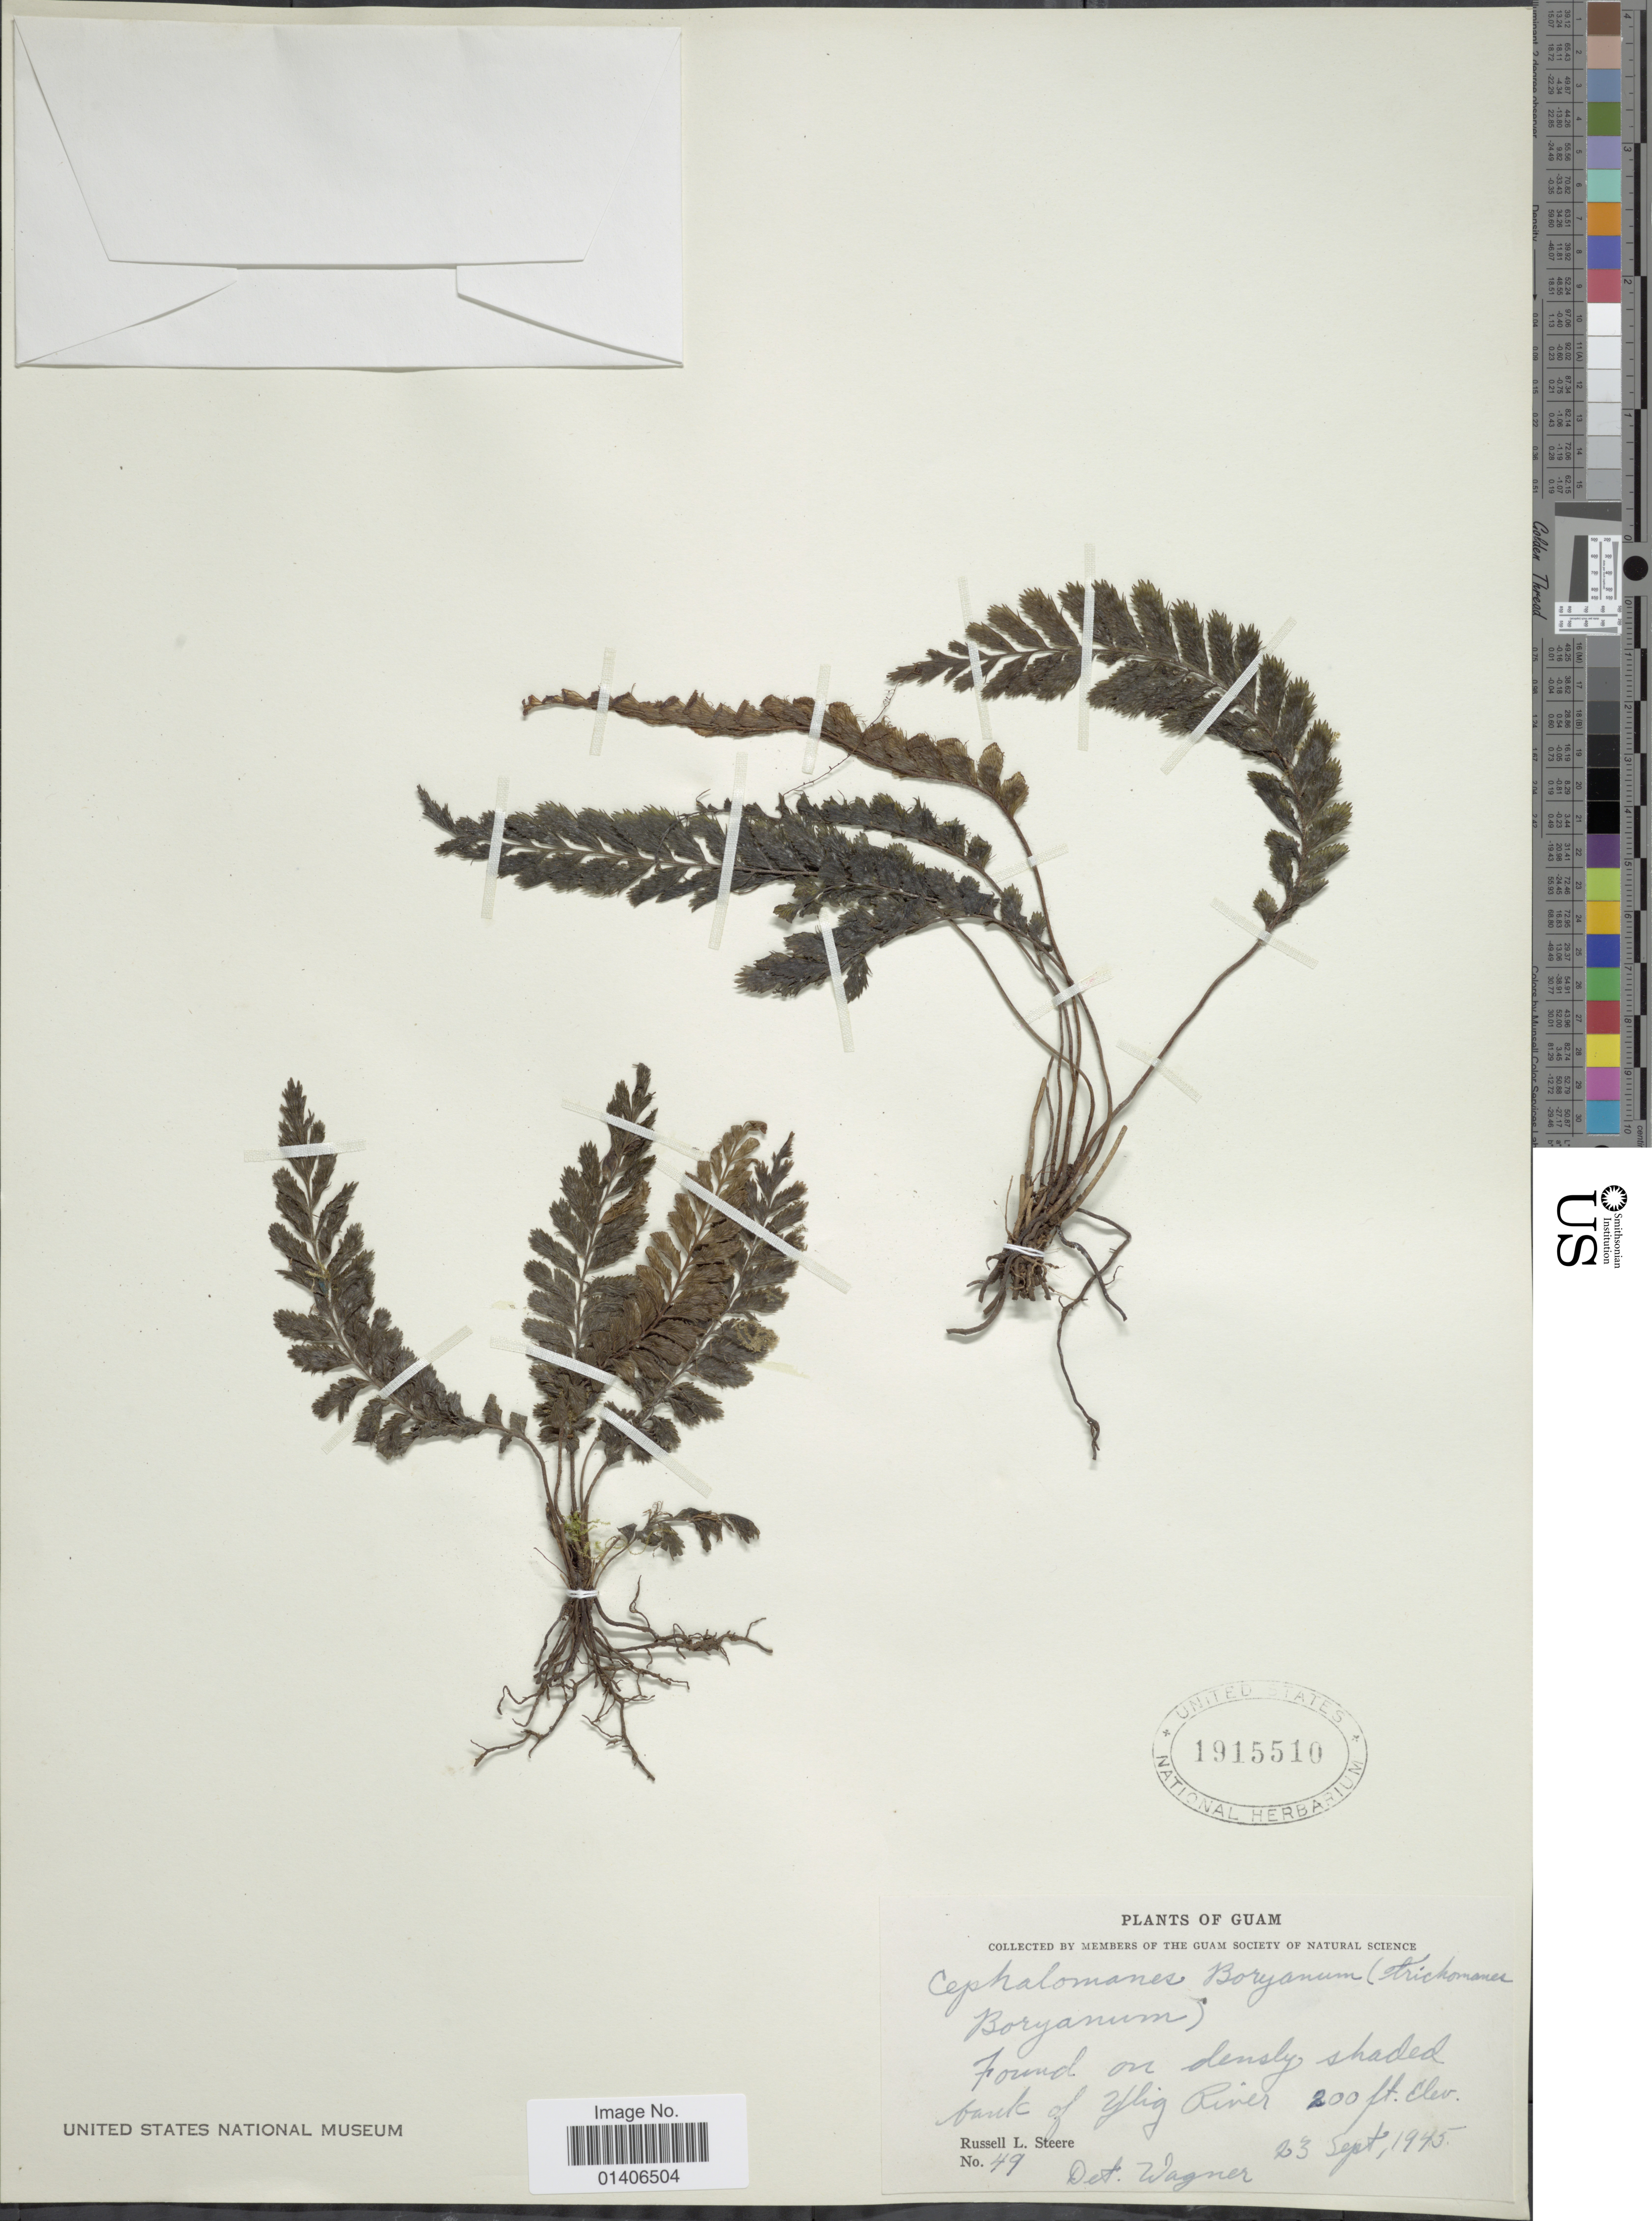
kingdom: Plantae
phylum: Tracheophyta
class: Polypodiopsida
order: Hymenophyllales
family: Hymenophyllaceae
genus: Cephalomanes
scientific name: Cephalomanes atrovirens subsp. boryanum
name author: (Kunze) K. Iwats.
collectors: R. L. Steere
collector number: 49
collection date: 1945-09-23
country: Guam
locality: Found on densly shaded, bank of Ylig River [interpreted]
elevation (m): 61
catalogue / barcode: US 1915510